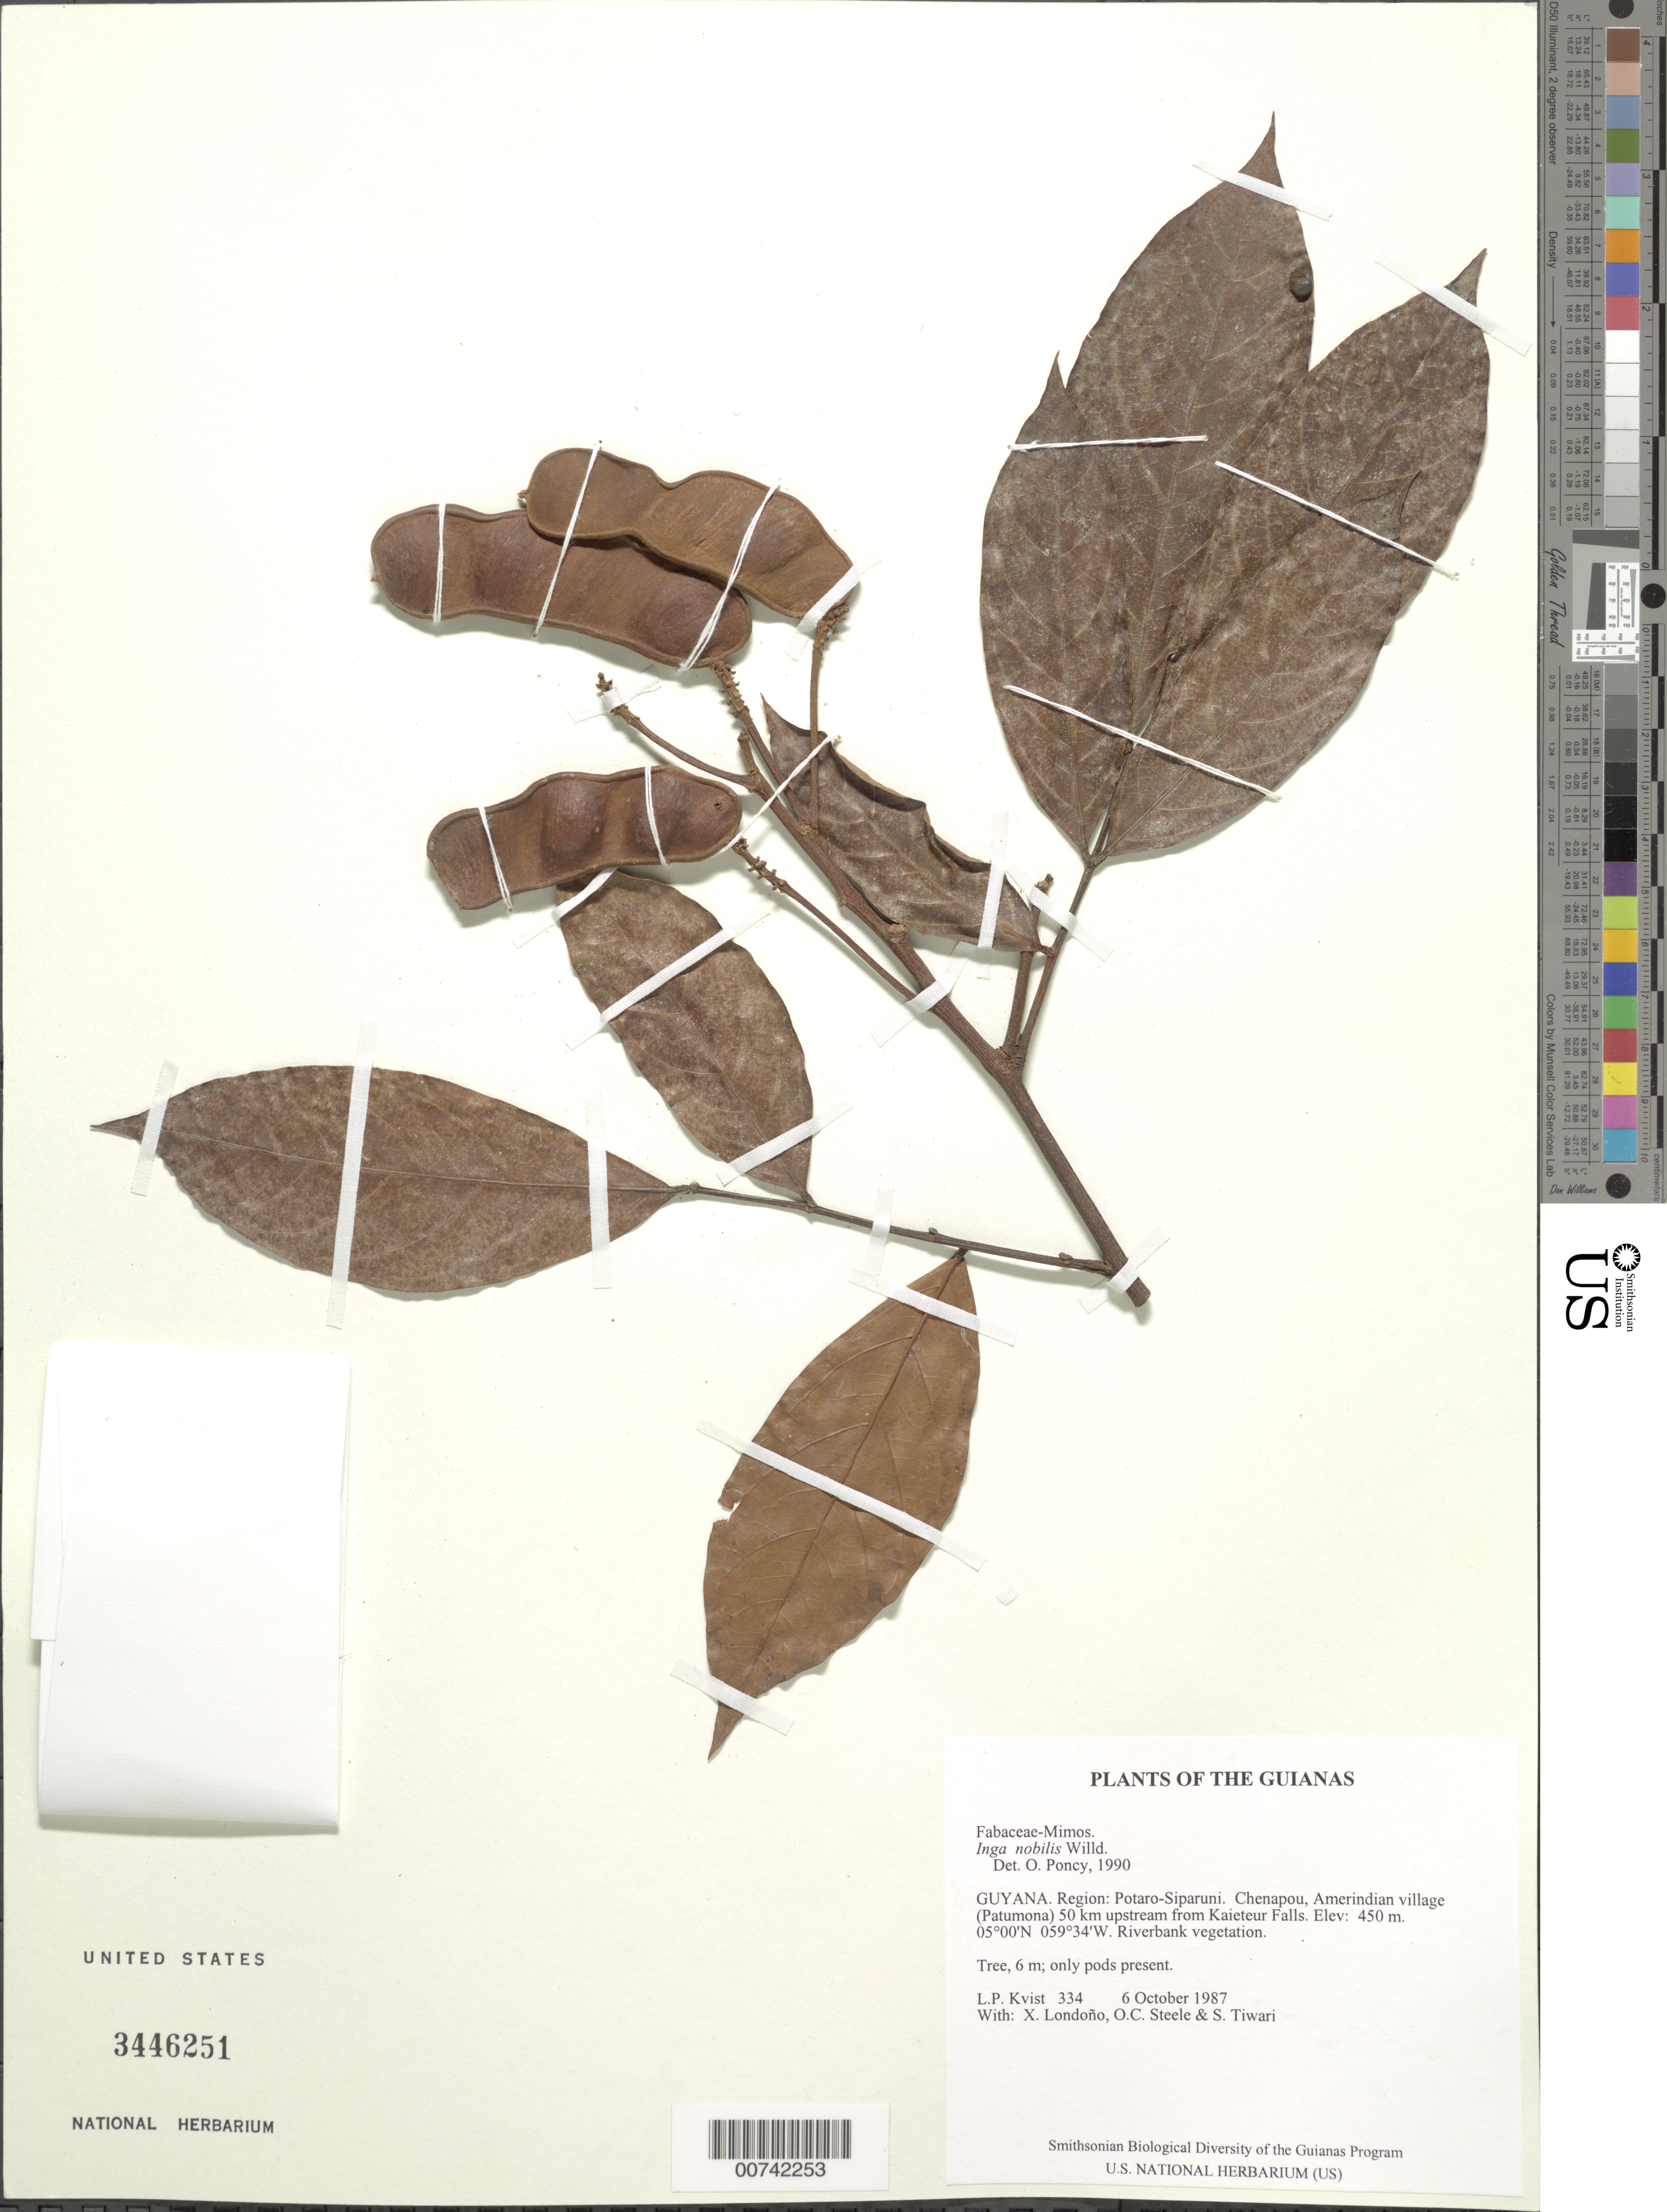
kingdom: Plantae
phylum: Tracheophyta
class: Magnoliopsida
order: Fabales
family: Fabaceae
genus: Inga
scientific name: Inga nobilis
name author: Willd.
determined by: Poncy, O.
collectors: L. P. Kvist, X. Londoño, O. C. Steele & S. Tiwari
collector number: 334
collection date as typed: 6 October 1987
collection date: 1987-10-06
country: Guyana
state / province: Potaro-Siparuni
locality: Chenapou, Amerindian village (Patumona) 50 km upstream from Kaieteur Falls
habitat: Riverbank vegetation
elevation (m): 450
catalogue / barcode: US 3446251